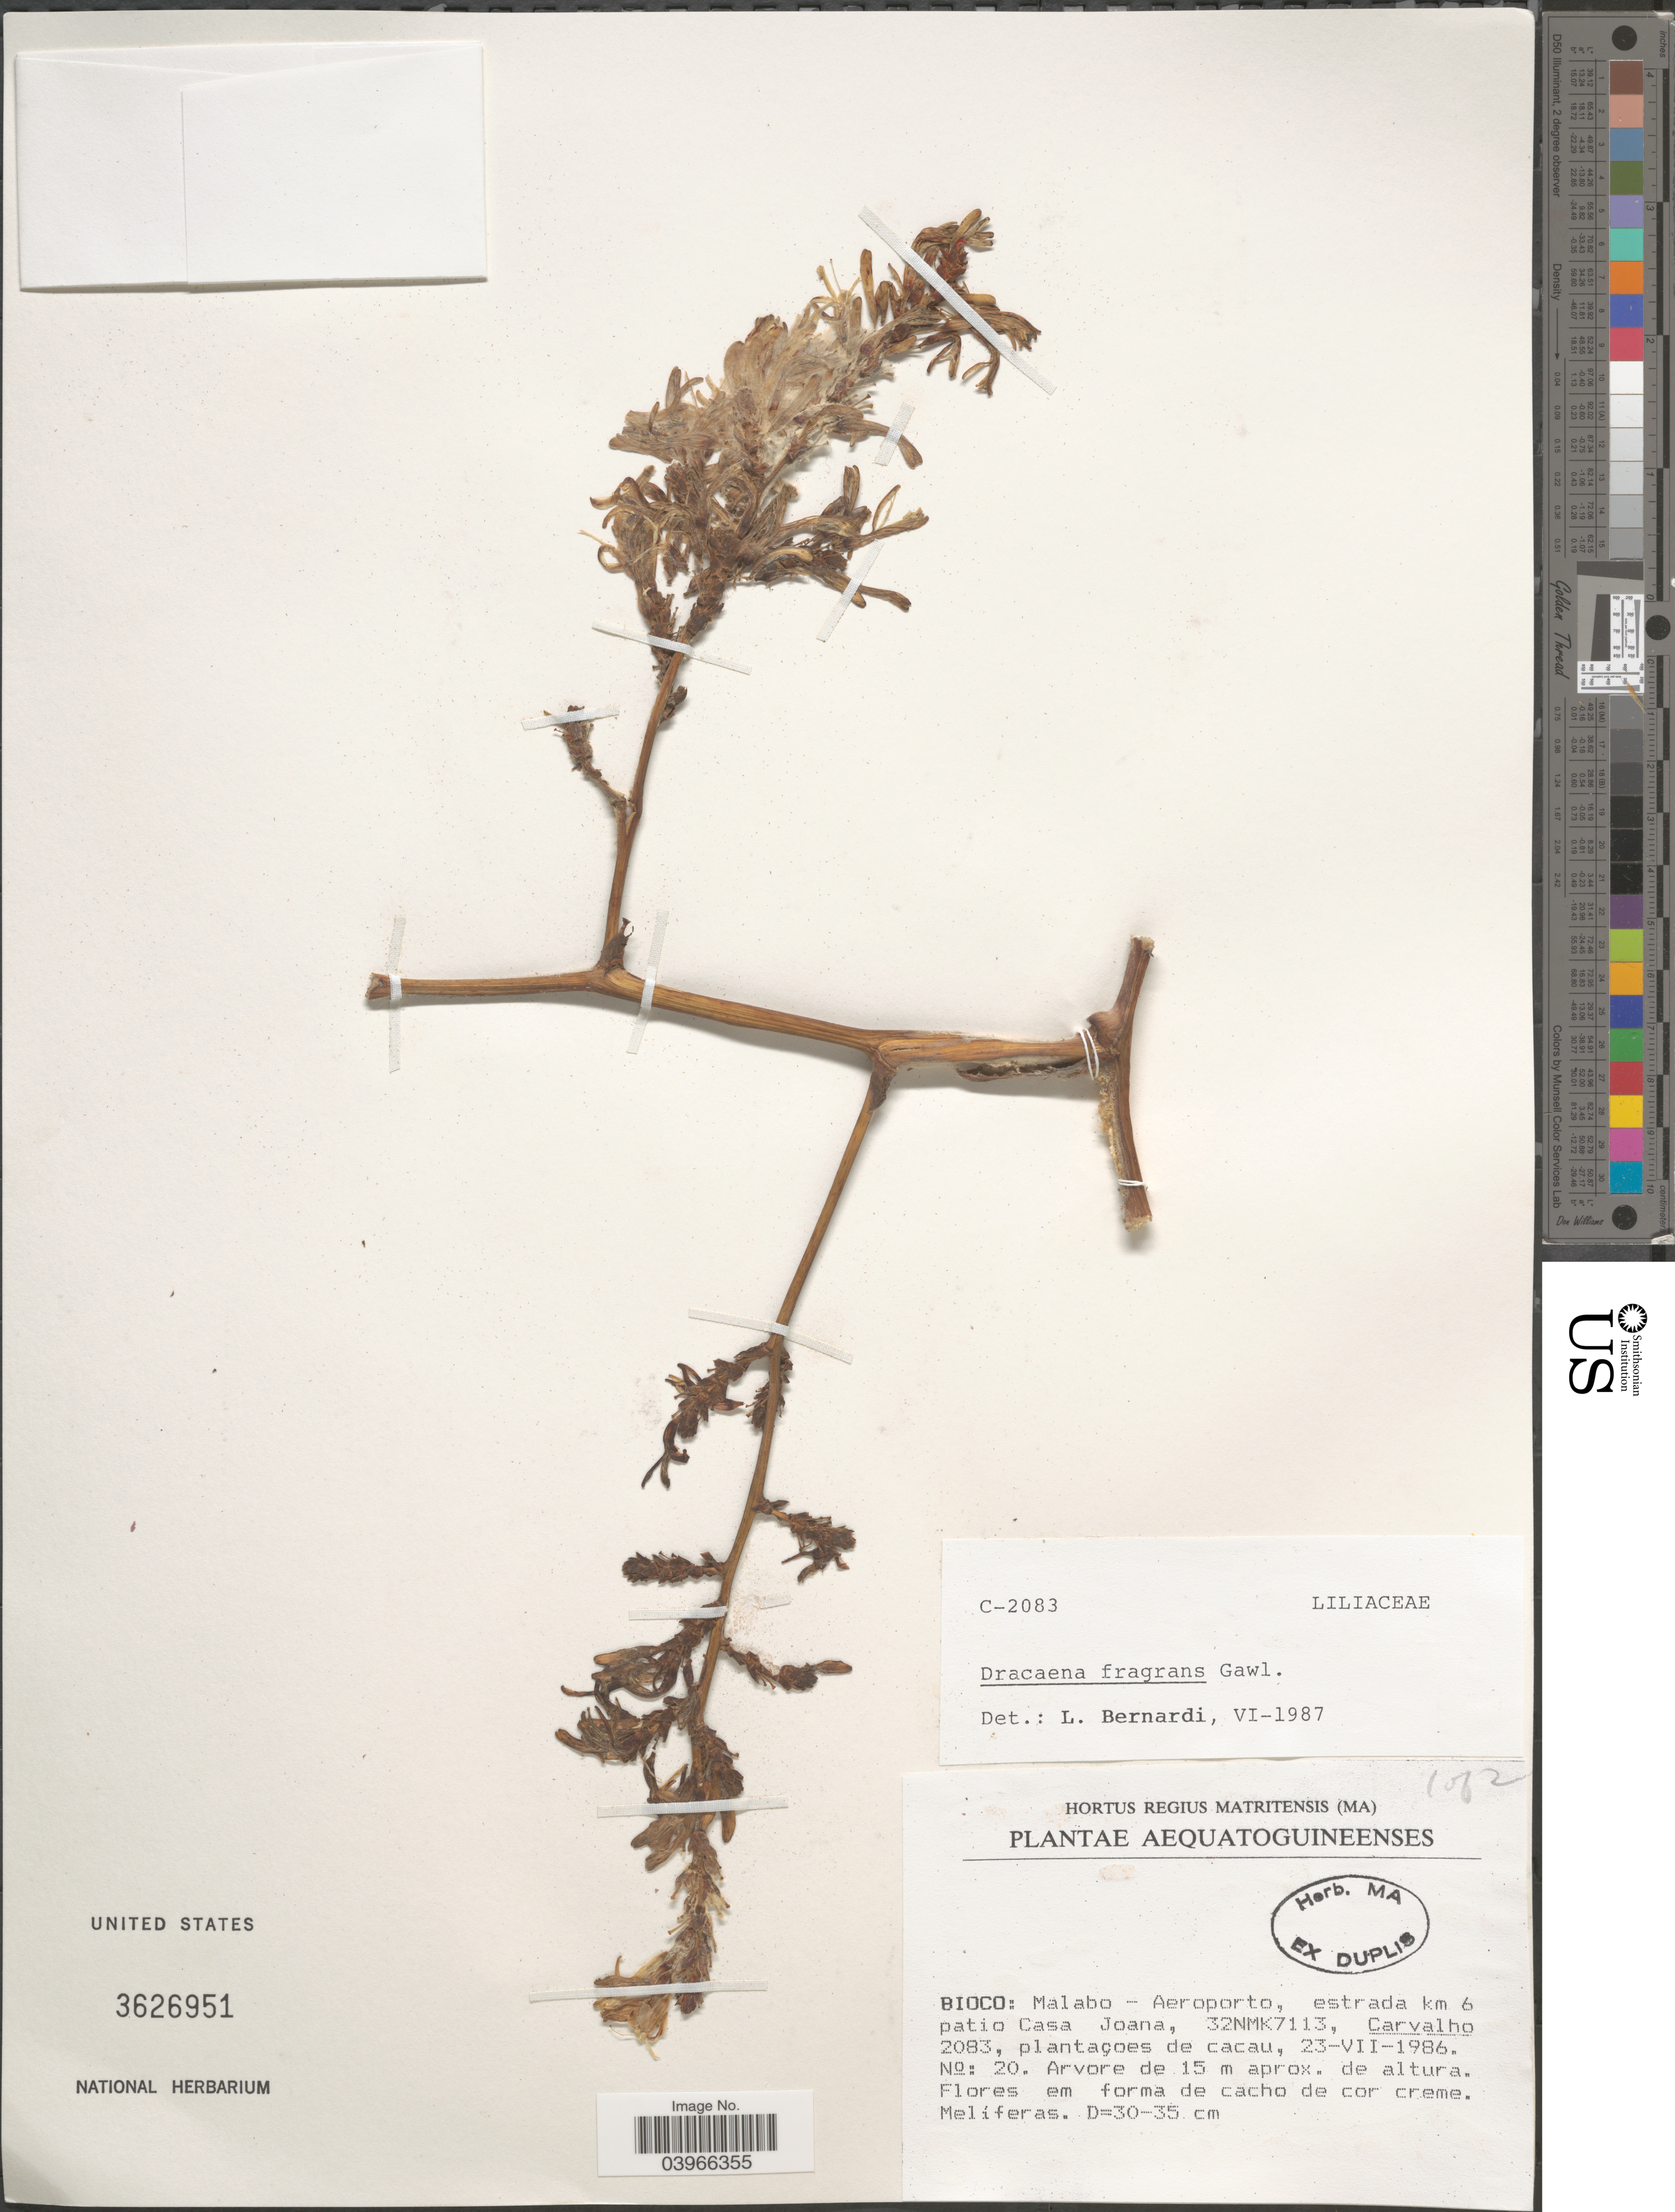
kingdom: Plantae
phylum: Tracheophyta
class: Liliopsida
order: Asparagales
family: Asparagaceae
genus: Dracaena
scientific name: Dracaena fragrans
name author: (L.) Ker Gawl.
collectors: Carvalho, --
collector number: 2083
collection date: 1986-07-23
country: Equatorial Guinea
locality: Aequatoguineenses. Bioco: Malabo - Aeroporto, estrada km 6 patio Casa Joana, 32NMK7113, plantaçoes de cacau.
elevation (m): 15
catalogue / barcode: US 3626951